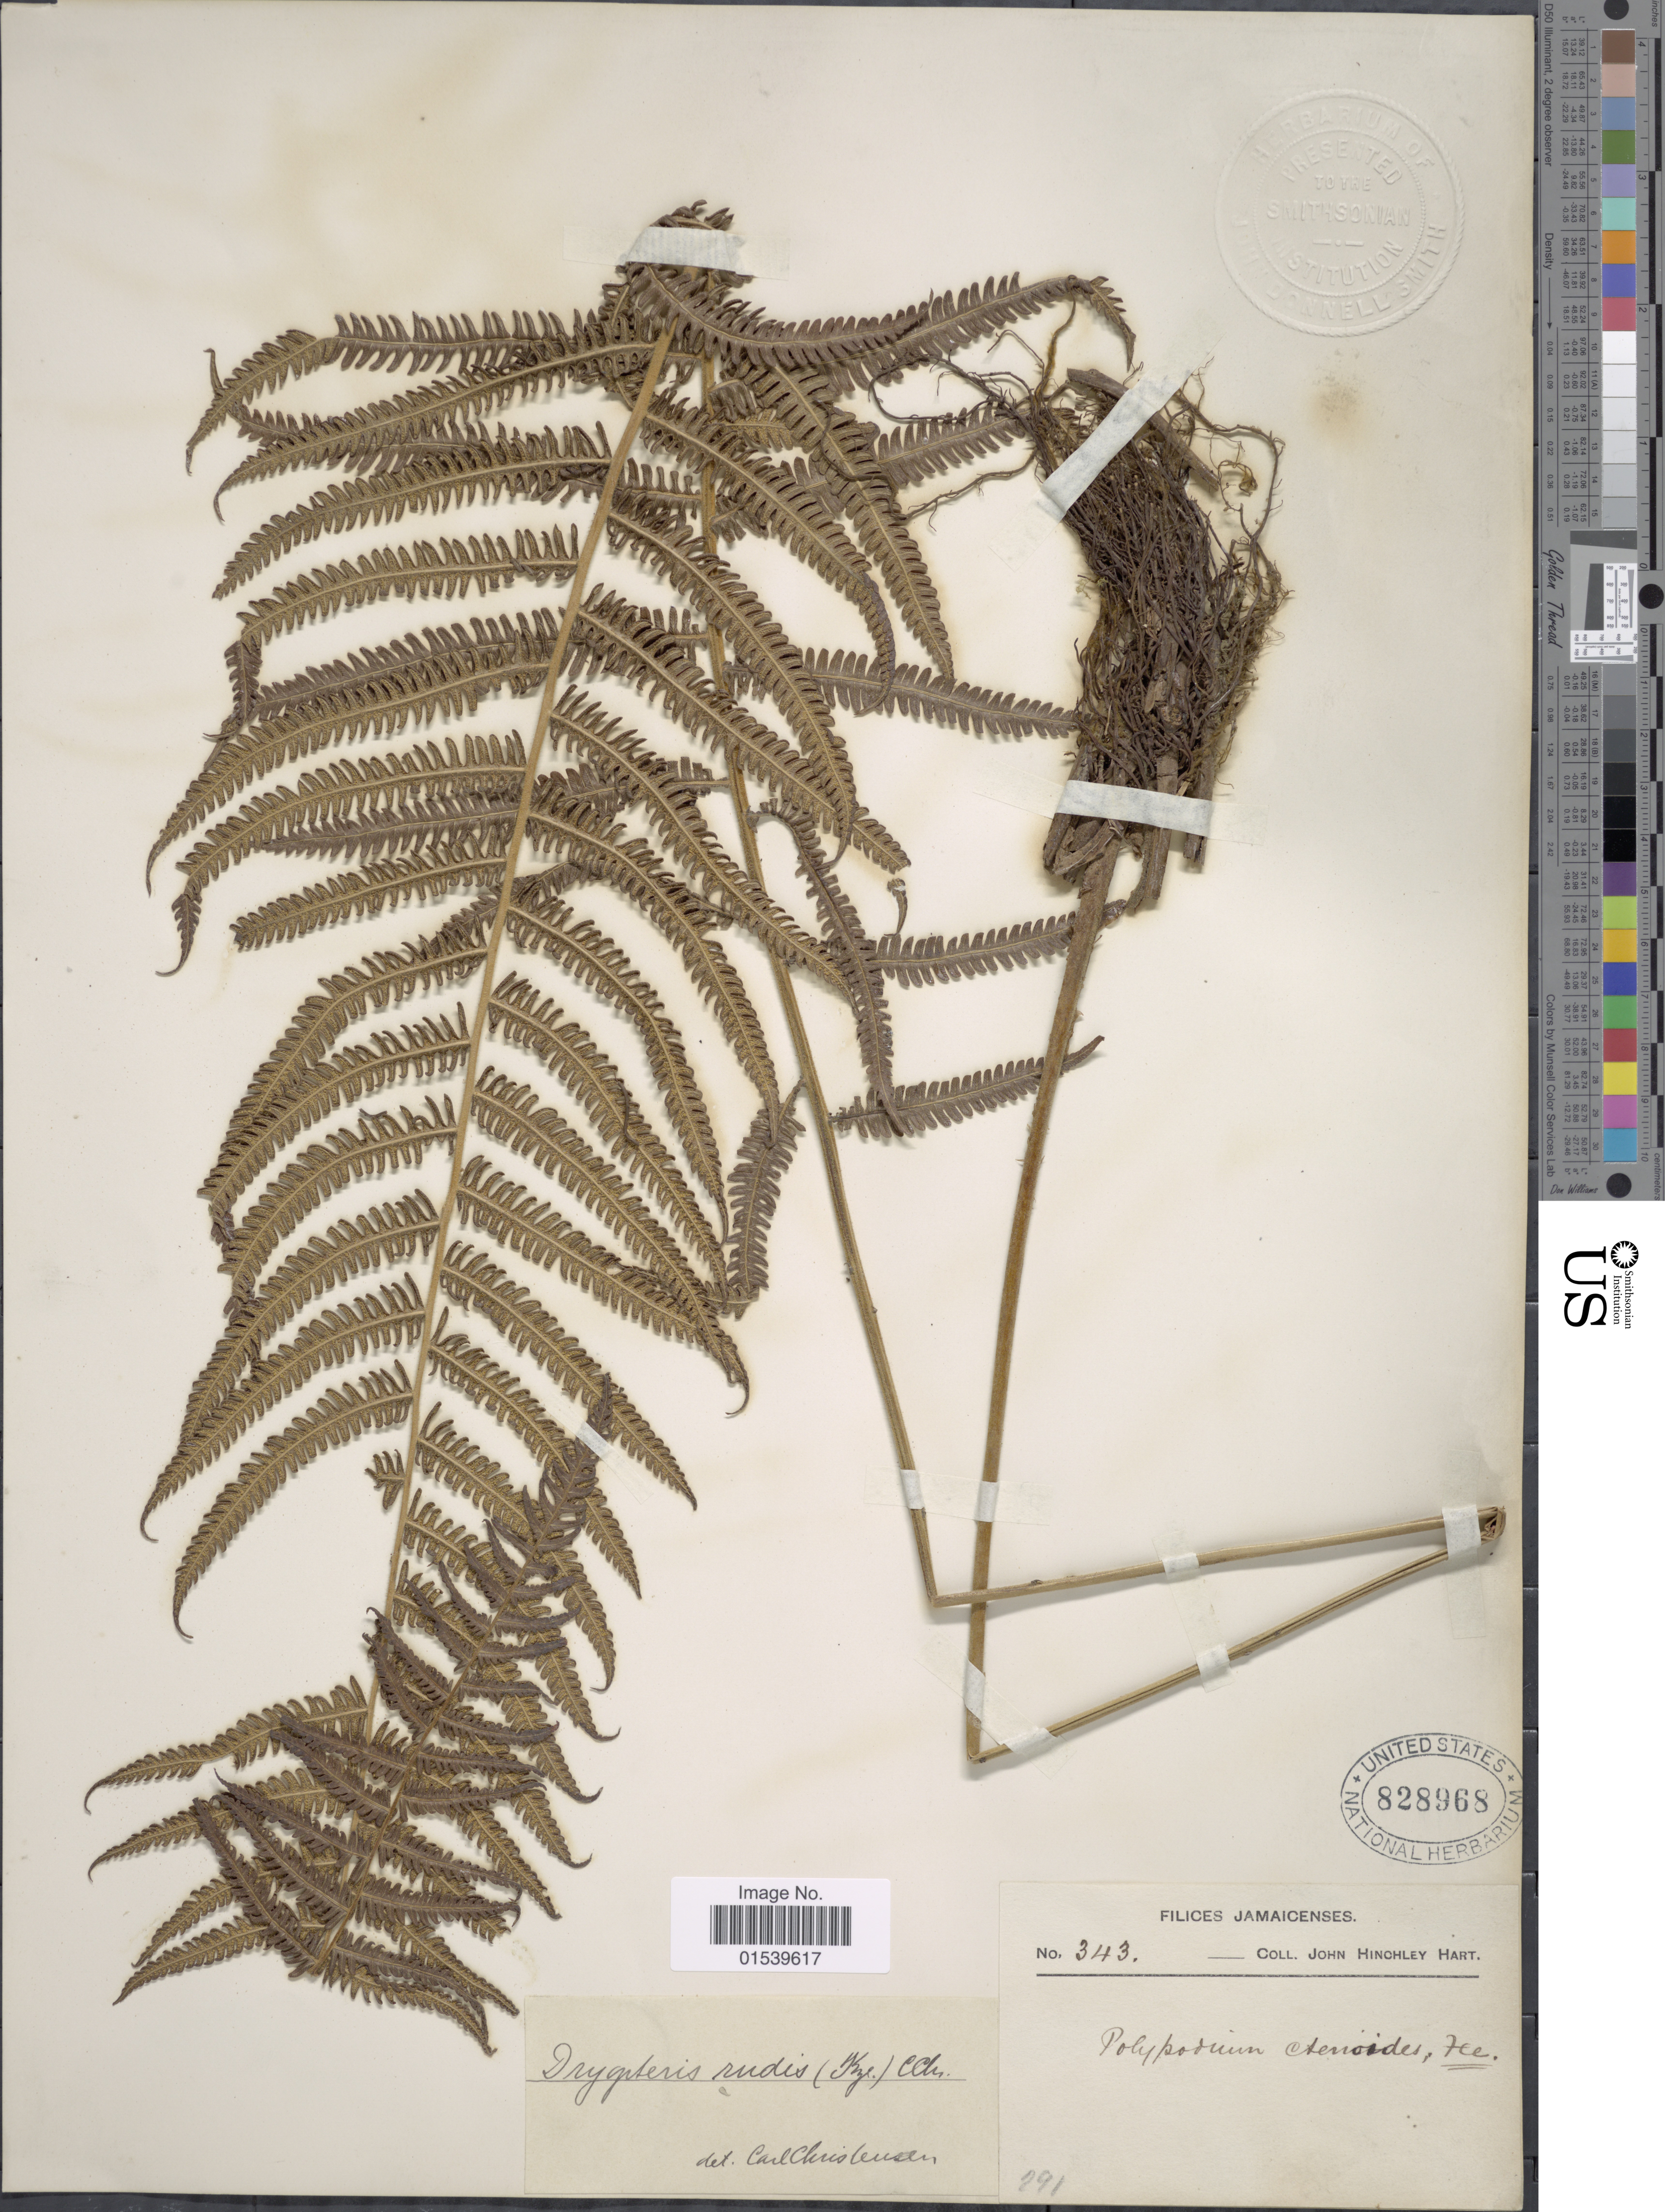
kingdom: Plantae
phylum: Tracheophyta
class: Polypodiopsida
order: Polypodiales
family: Thelypteridaceae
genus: Amauropelta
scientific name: Amauropelta rudis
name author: (Kunze) Pic. Serm.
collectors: J. H. Hart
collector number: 343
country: Jamaica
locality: Jamaicenses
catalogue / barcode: US 828968